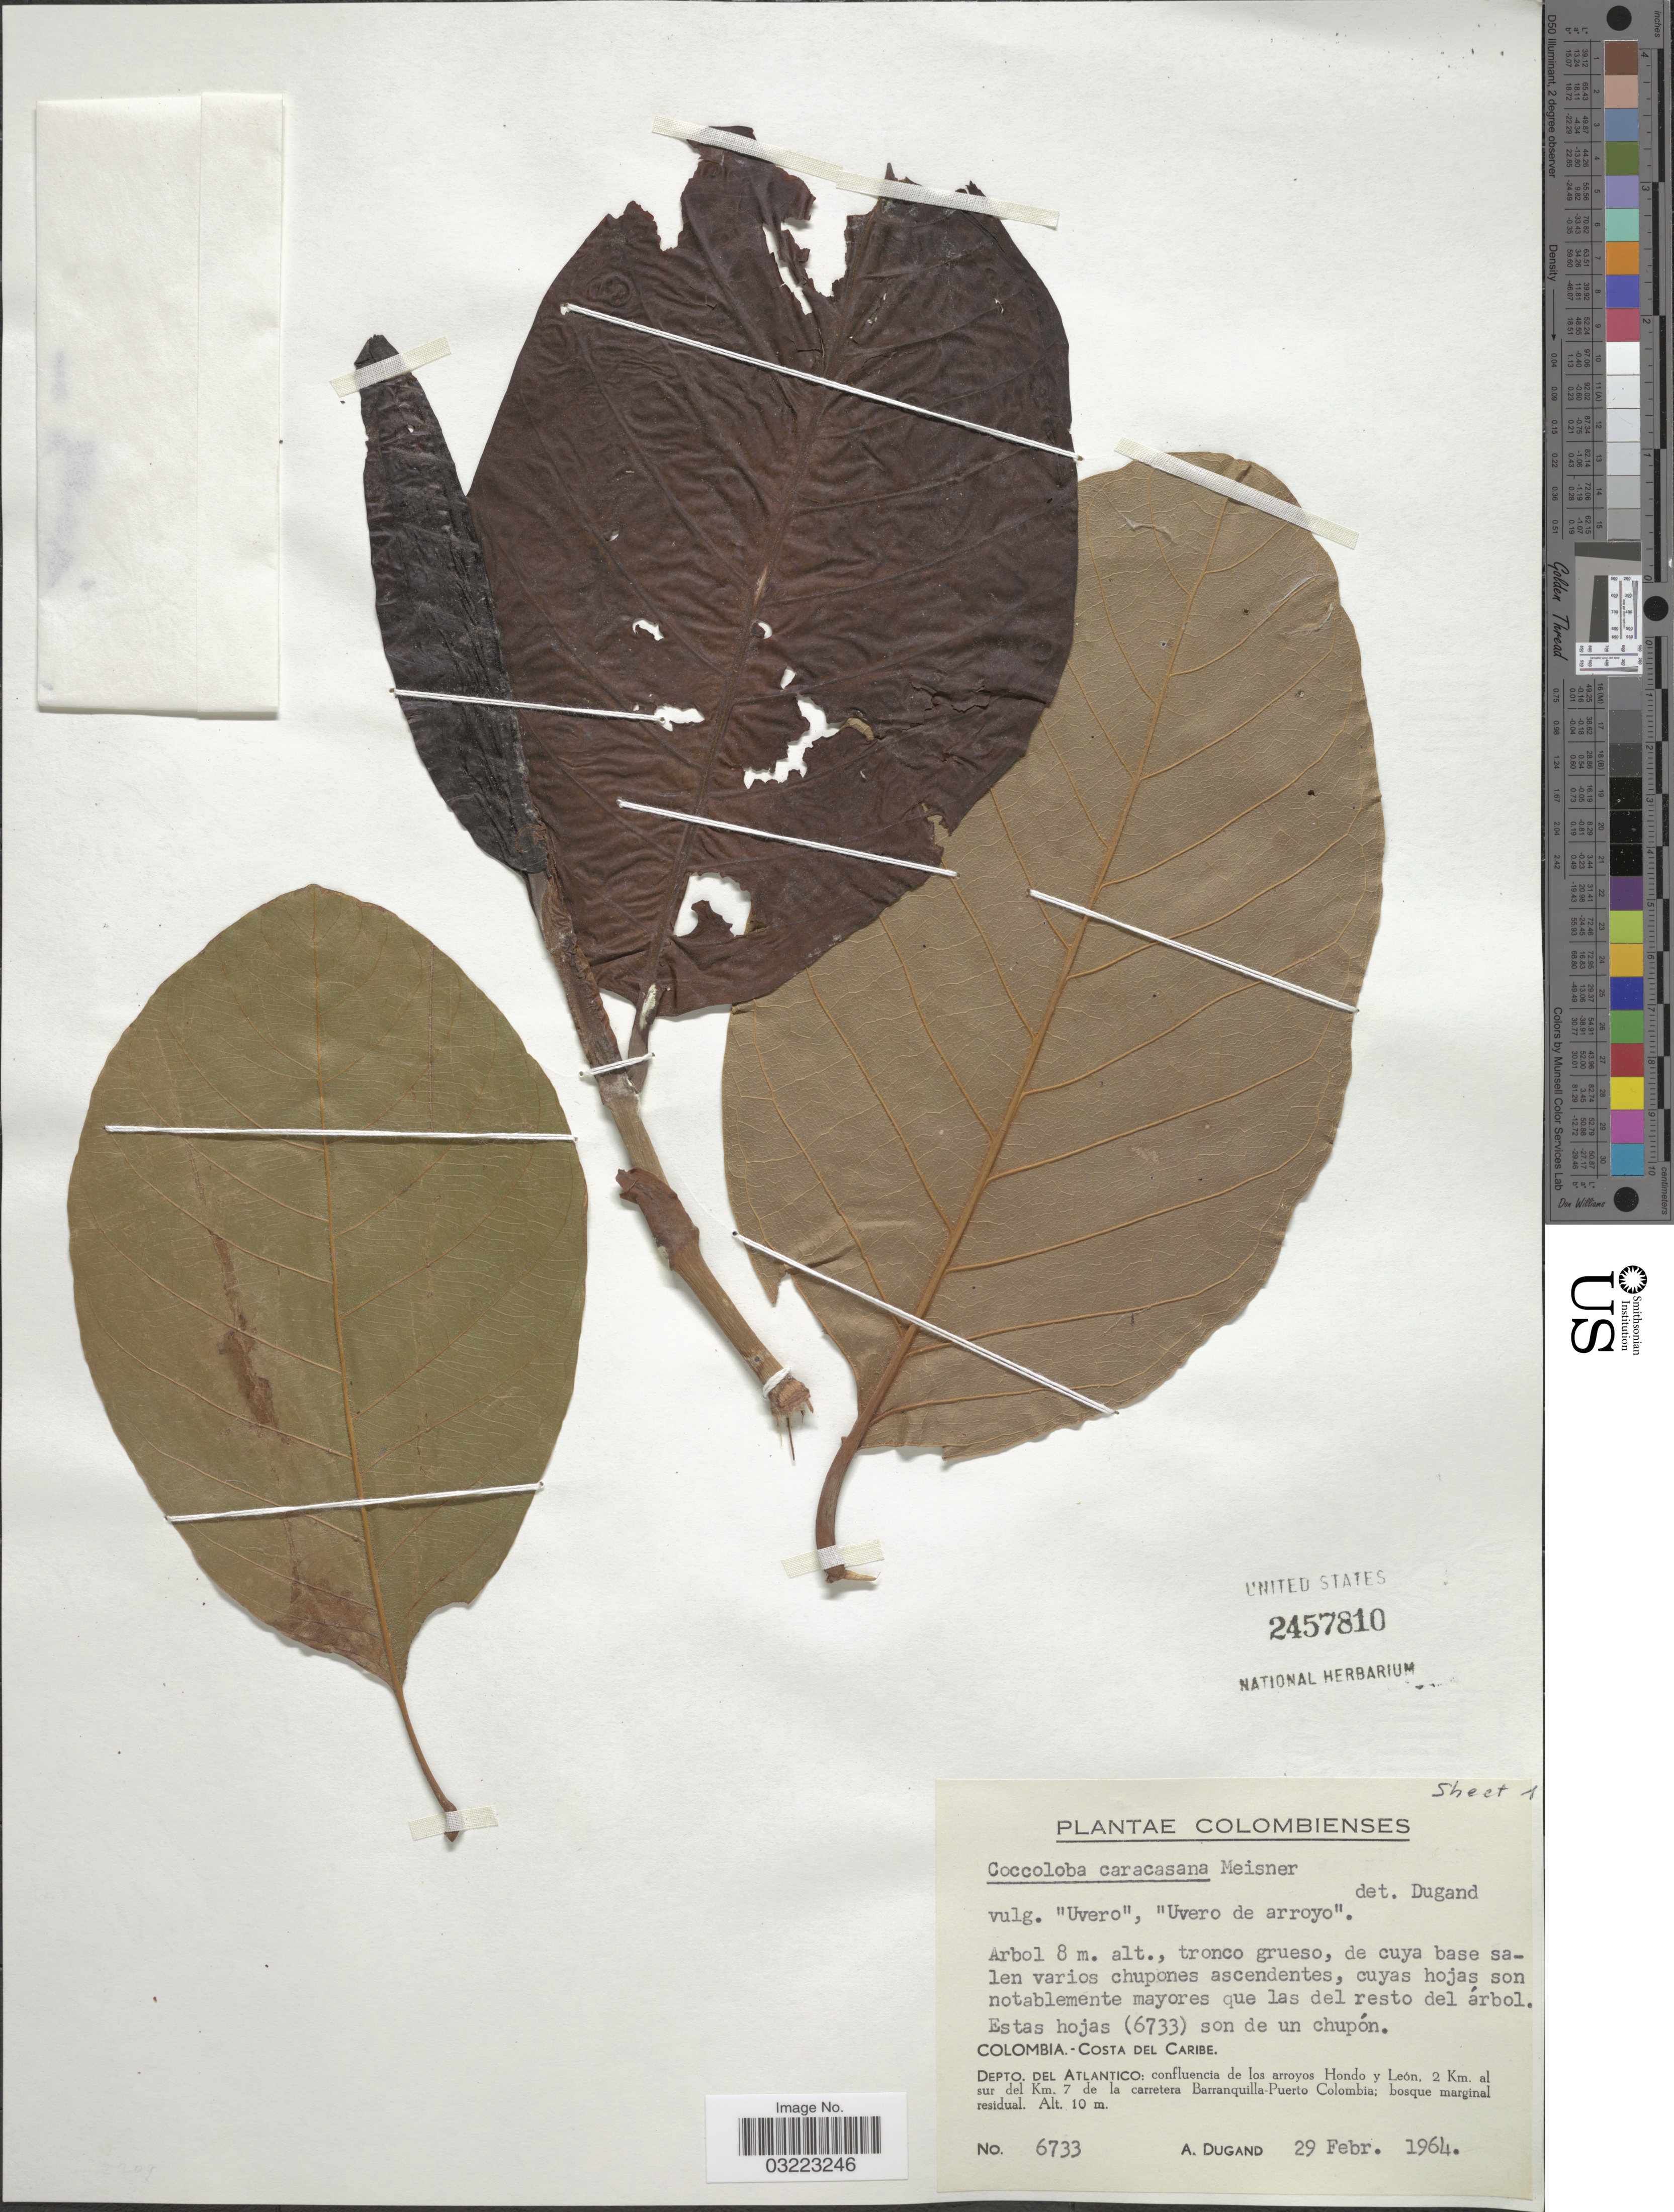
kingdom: Plantae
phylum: Tracheophyta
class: Magnoliopsida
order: Caryophyllales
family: Polygonaceae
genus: Coccoloba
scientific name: Coccoloba caracasana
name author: Meisn.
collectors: A. Dugand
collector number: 6733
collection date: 1964-02-29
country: Colombia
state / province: Atlántico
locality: Costa del Caribe. Depto. del Atlantico: confluencia de los arroyos Hondo y León, 2 Km al sur del Km. 7 de la carretera Barranquilla-Puerto Colombia.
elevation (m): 10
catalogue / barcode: US 2457810